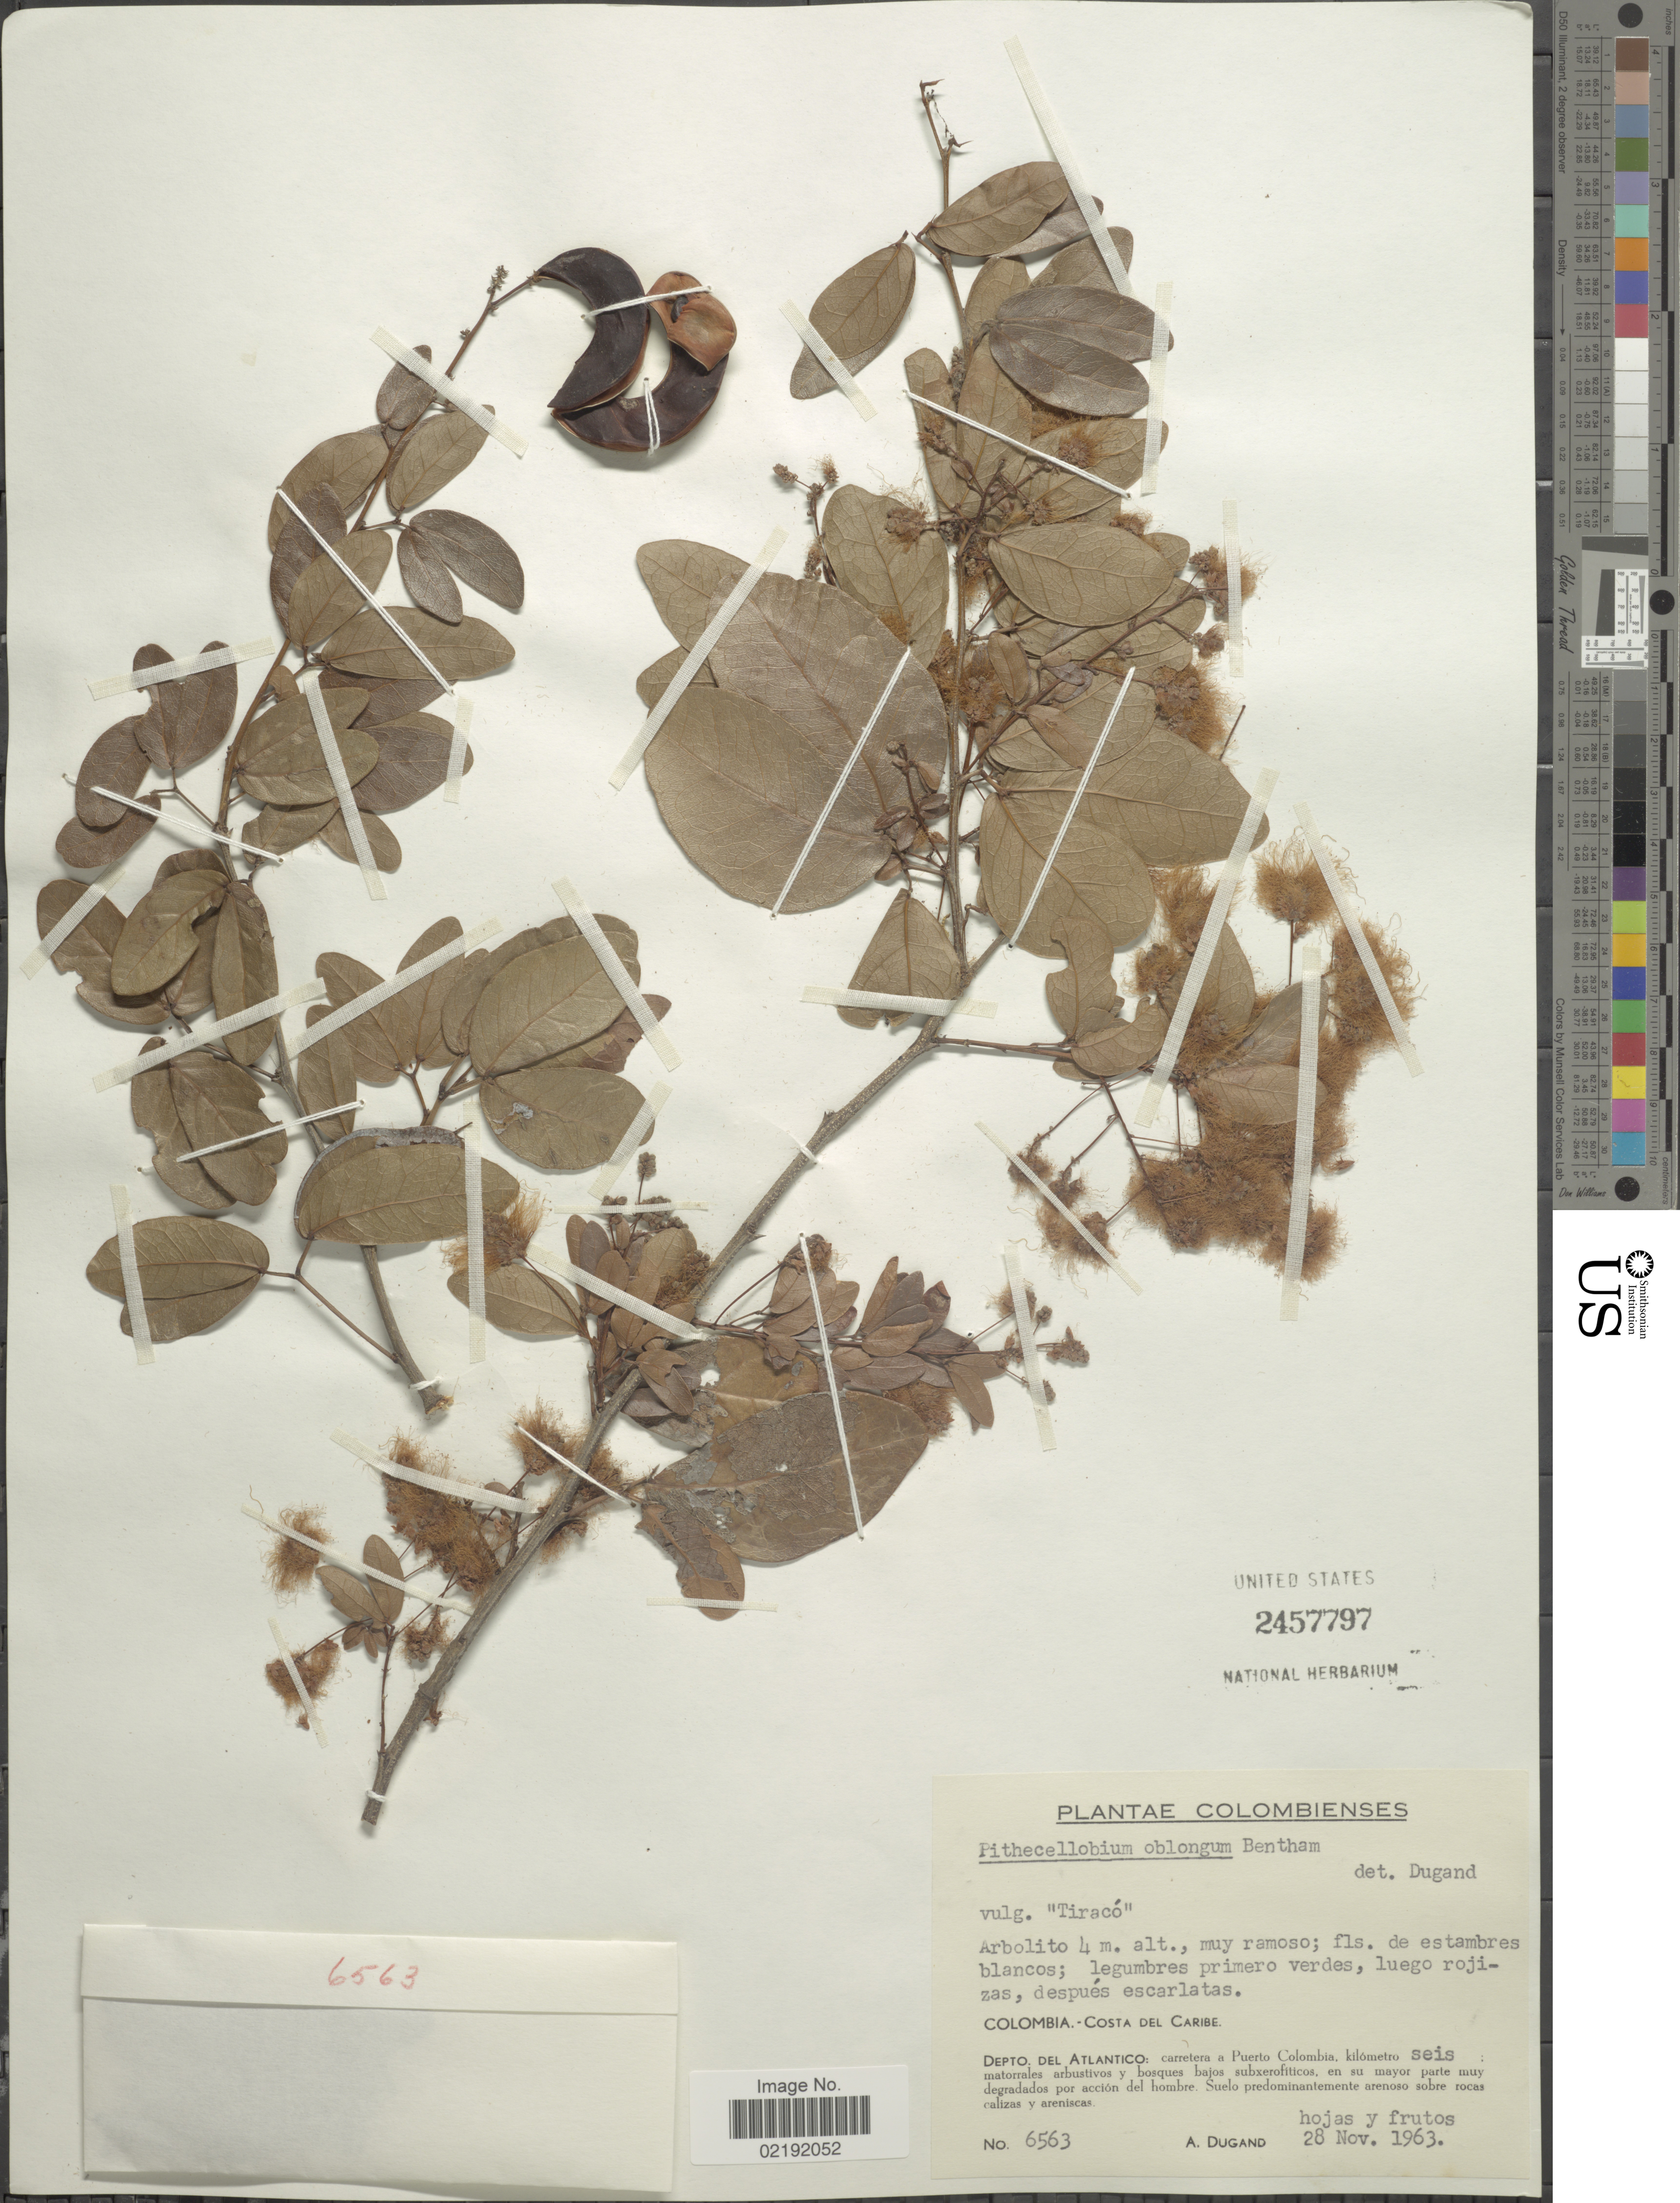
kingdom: Plantae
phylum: Tracheophyta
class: Magnoliopsida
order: Fabales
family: Fabaceae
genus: Pithecellobium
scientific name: Pithecellobium oblongum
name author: Benth.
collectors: A. Dugand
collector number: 6563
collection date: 1963-11-28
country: Colombia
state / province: Atlántico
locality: Colombia.- Costa del Caribe. Dpeto. del Atlantico: carretera a Puerto Colombia, kilómetro seis: matorrales arbustivos y bosques bajos subxerfiticos, en su mayor parte muy degradados por acción del hombre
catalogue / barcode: US 2457797